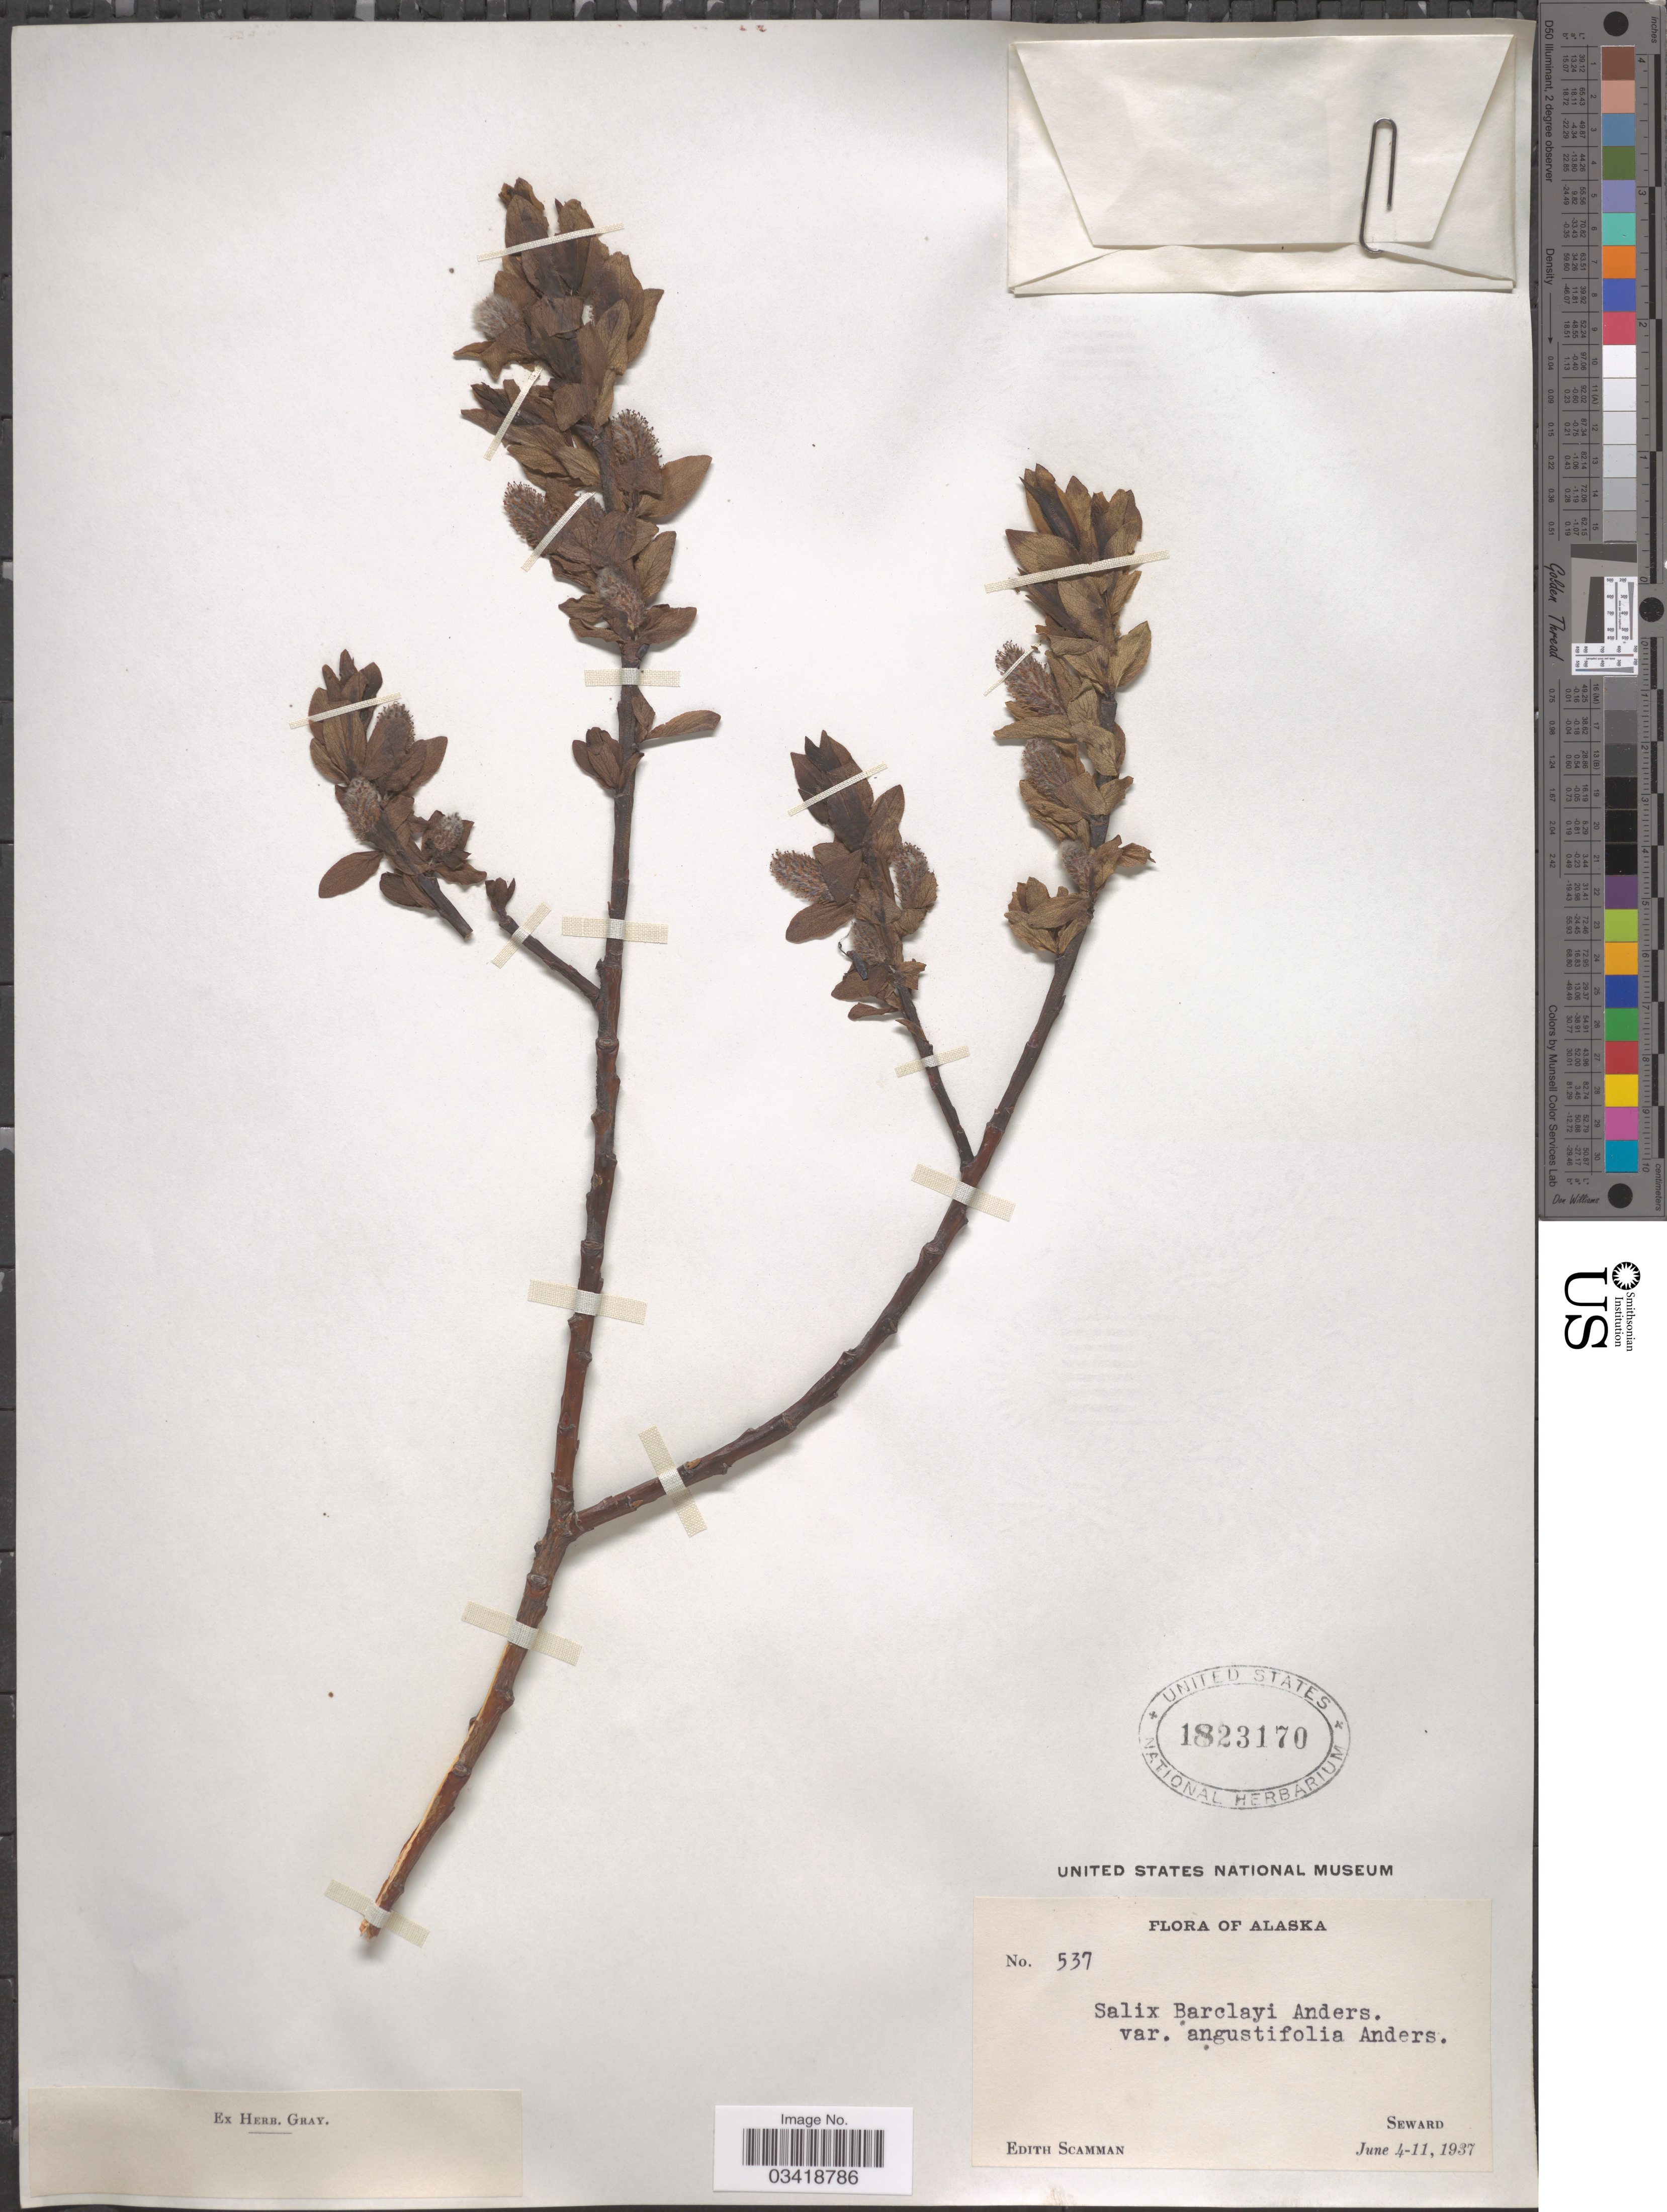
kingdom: Plantae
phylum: Tracheophyta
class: Magnoliopsida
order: Malpighiales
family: Salicaceae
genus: Salix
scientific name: Salix barclayi var. angustifolia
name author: Andersson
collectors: E. Scamman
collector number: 537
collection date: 1937-06-04/1937-06-11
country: United States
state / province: Alaska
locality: Seward.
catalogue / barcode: US 1823170